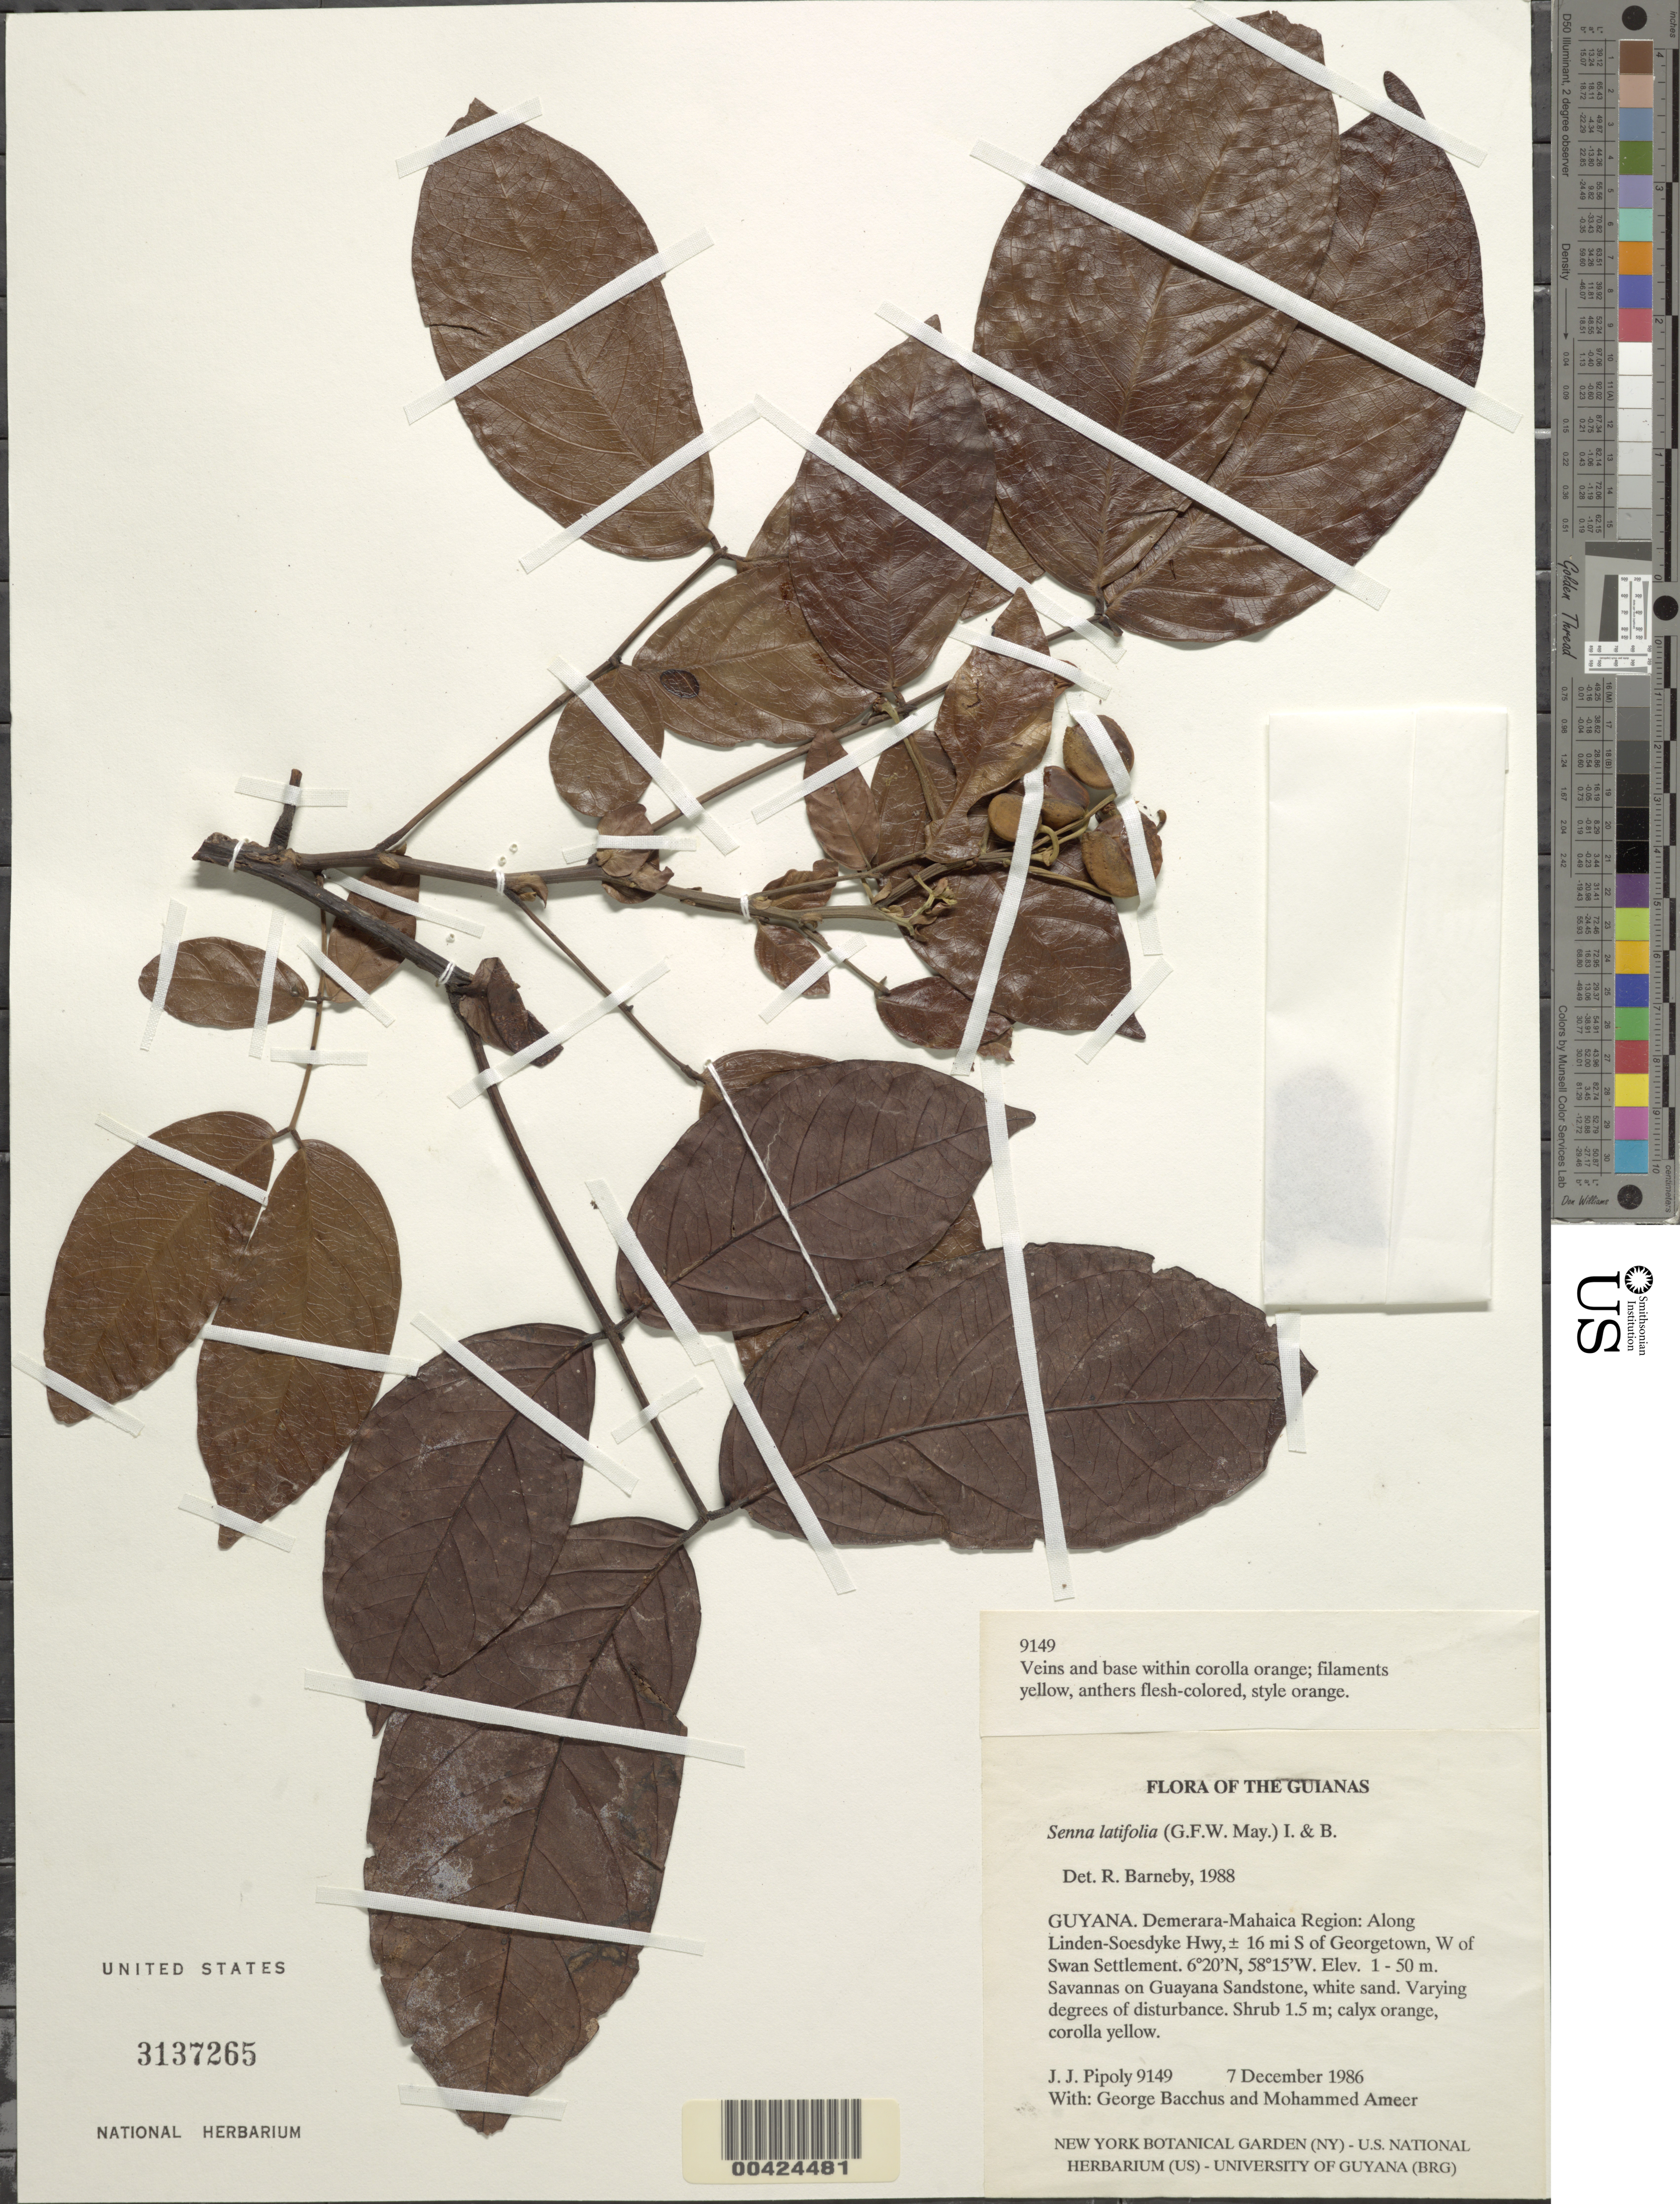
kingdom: Plantae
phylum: Tracheophyta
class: Magnoliopsida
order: Fabales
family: Fabaceae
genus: Senna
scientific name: Senna latifolia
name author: (G. Mey.) H.S. Irwin & Barneby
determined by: Barneby, Rupert C., (NY)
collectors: J. J. Pipoly, G. Bacchus & M. Ameer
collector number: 9149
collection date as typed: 07 Dec 1986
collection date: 1986-12-07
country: Guyana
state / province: Demerara-Mahaica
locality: Swan settlement, w of; ca. 16 mi s of georgetown; along linden - soesdyke hwy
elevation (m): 1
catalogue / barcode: US 3137265